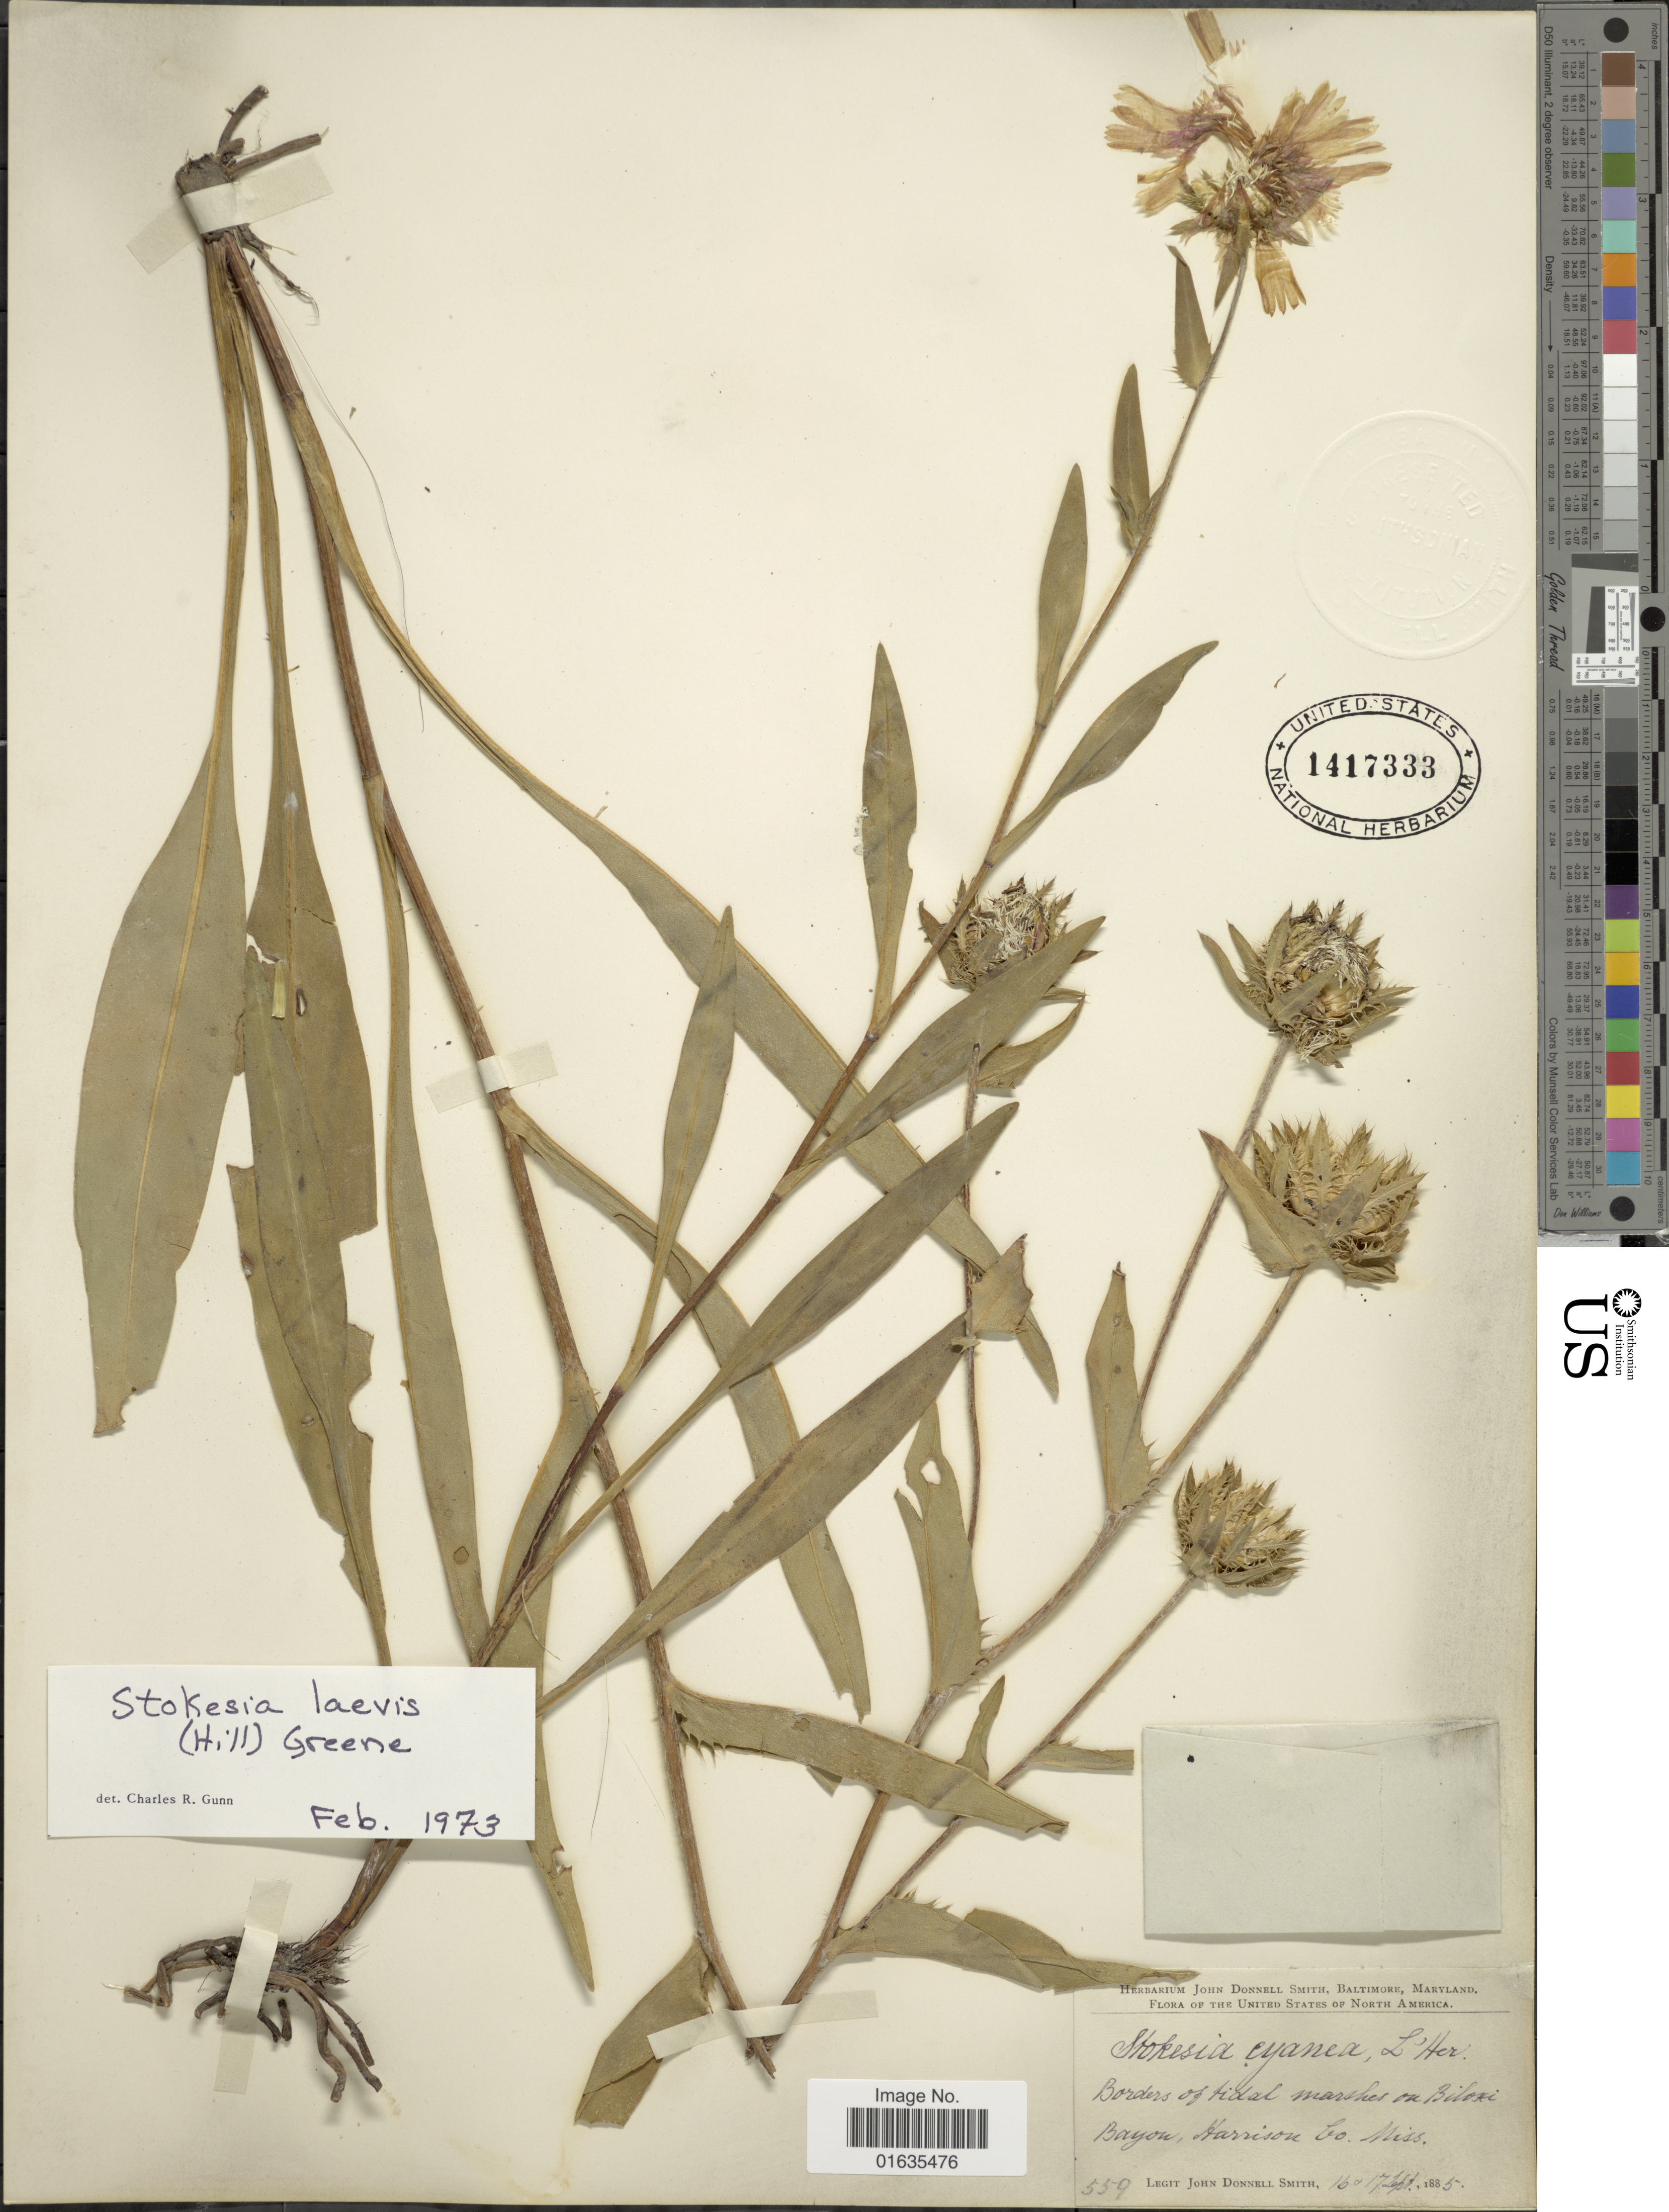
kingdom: Plantae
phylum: Tracheophyta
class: Magnoliopsida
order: Asterales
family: Asteraceae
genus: Stokesia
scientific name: Stokesia laevis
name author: (Hill) Greene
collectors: J. Donnell Smith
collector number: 559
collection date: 1885-09-16/1885-09-17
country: United States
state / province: Mississippi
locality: Borders of tidal marshes on Biloxi Bayou, Harrison Co., Miss.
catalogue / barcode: US 1417333